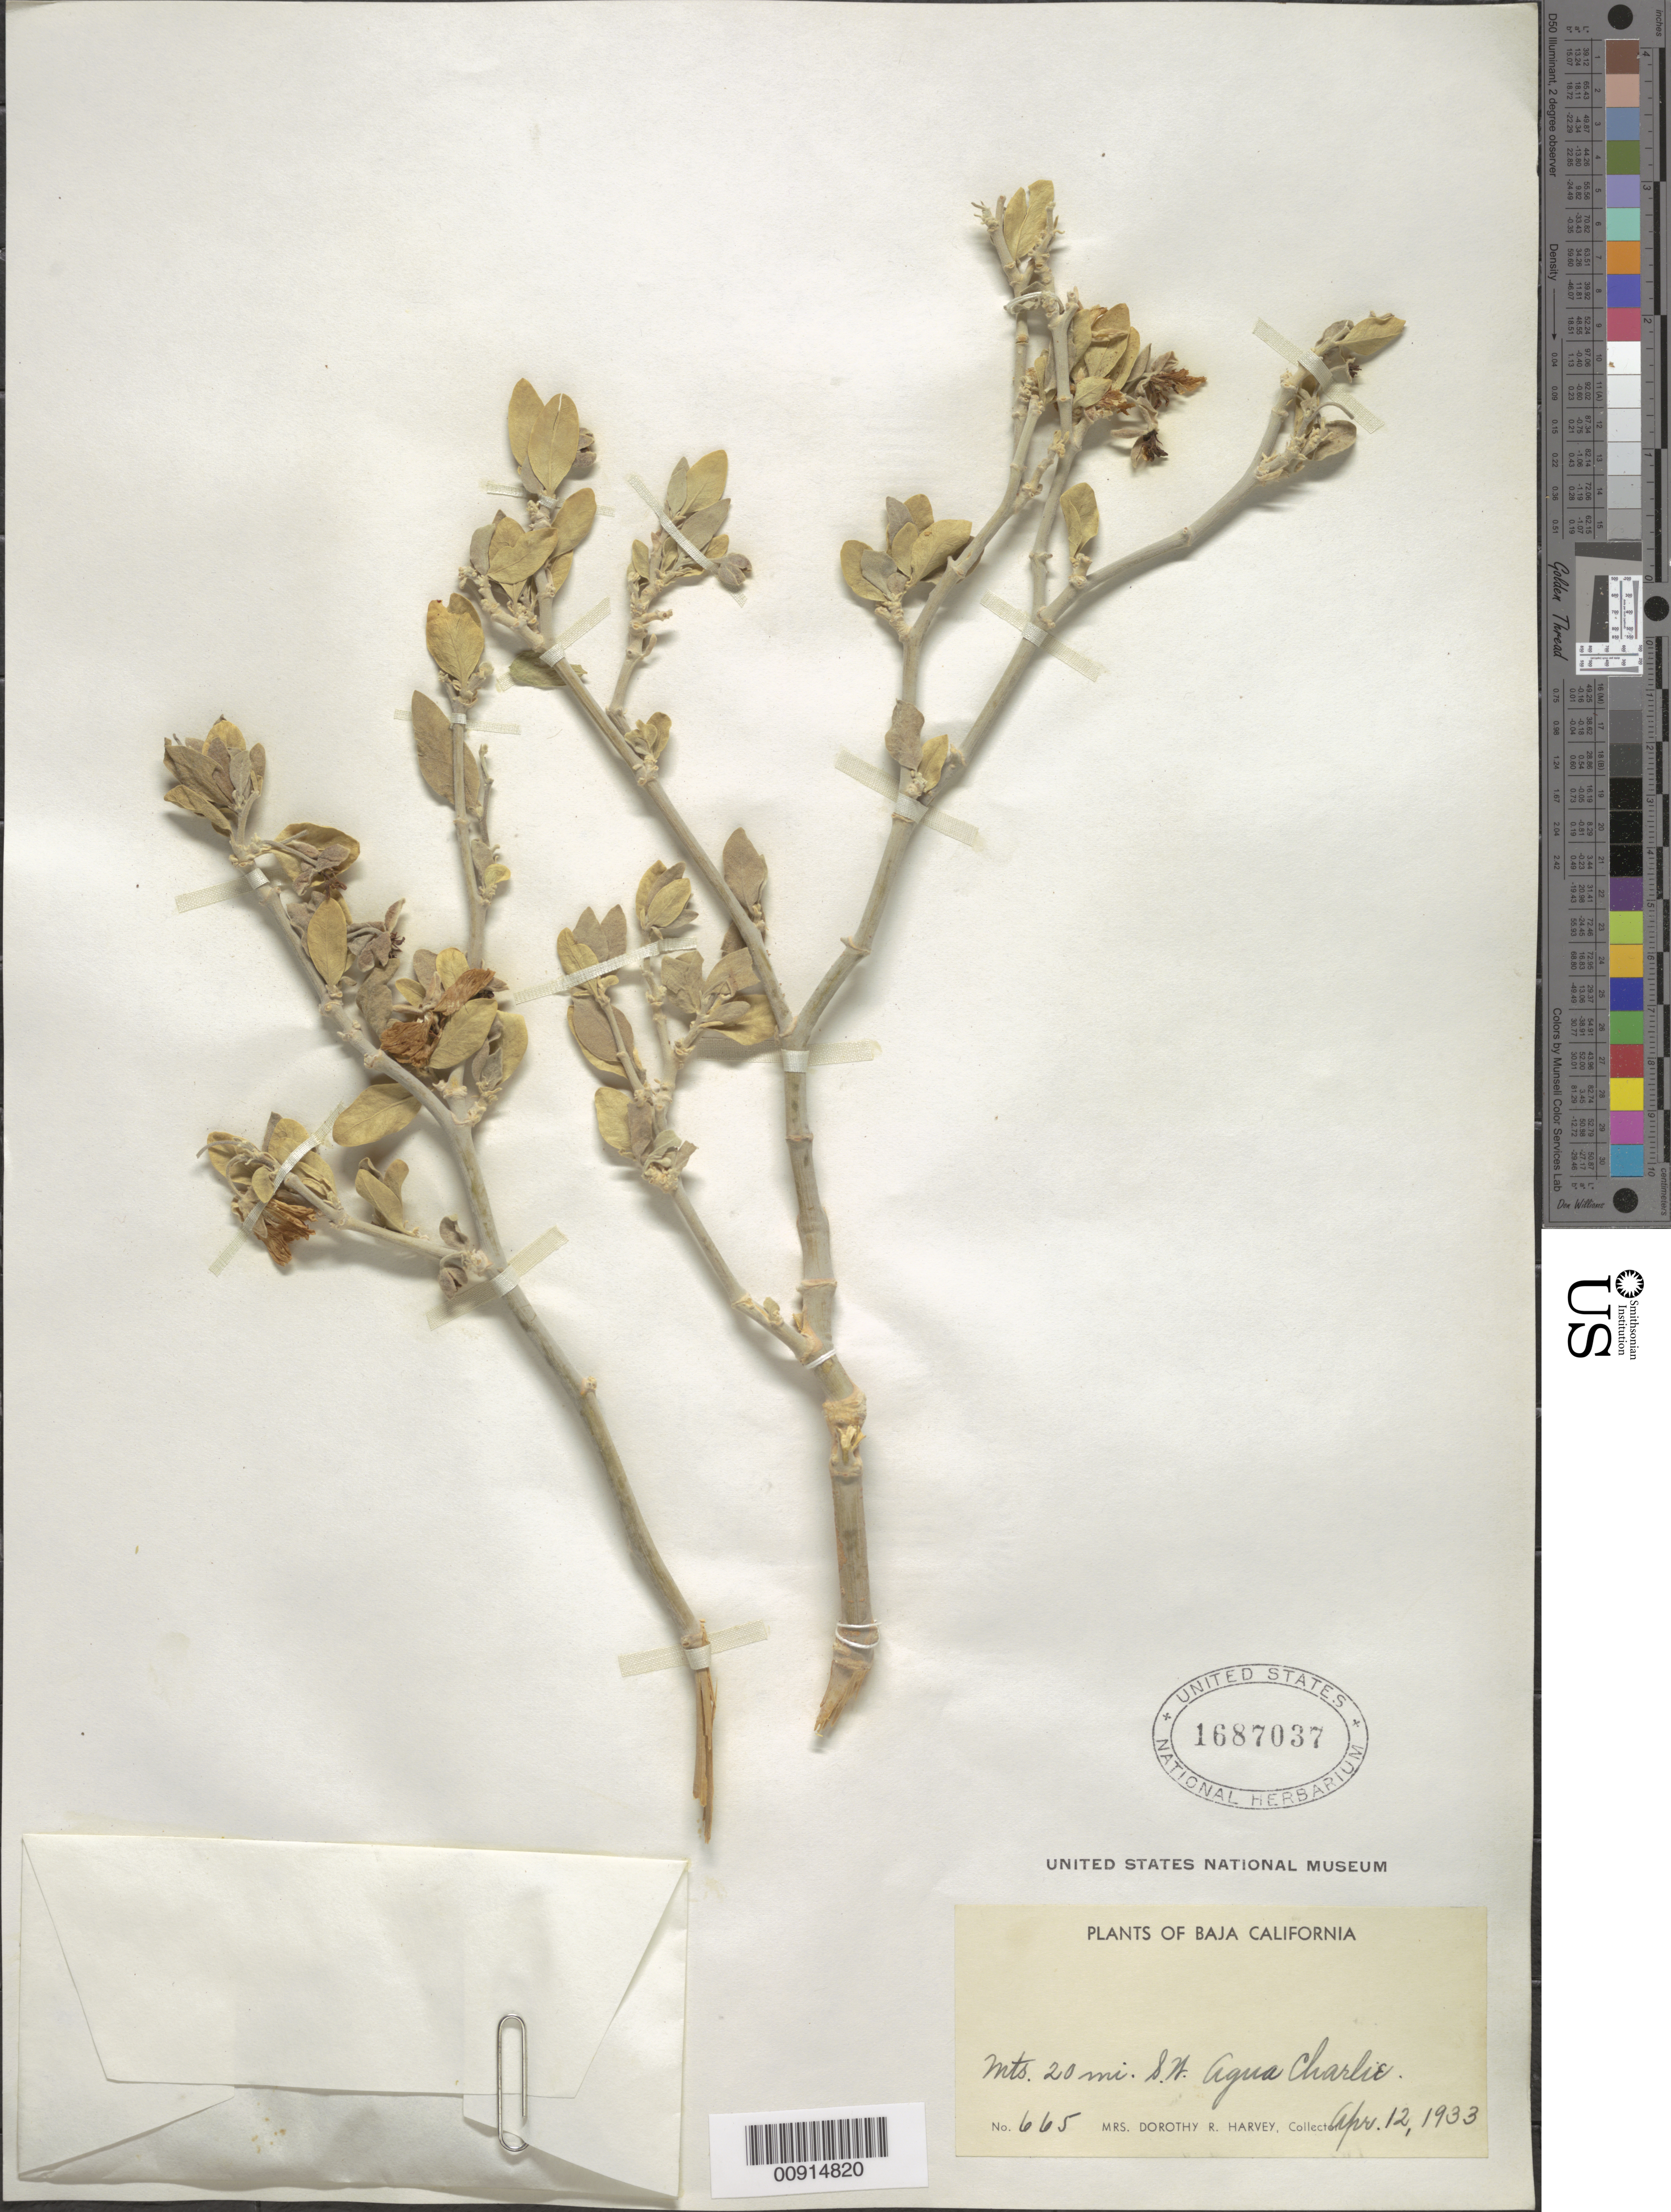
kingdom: Plantae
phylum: Tracheophyta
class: Magnoliopsida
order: Zygophyllales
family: Zygophyllaceae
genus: Viscainoa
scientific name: Viscainoa geniculata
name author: (Kellogg) Greene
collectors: Harvey, Mrs. D. R.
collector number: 665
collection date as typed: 12 Apr 1933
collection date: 1933-04-12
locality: Mts. 20 mi. SW Agua Charlie. Baja California.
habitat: Mountains.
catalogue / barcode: US 1687037